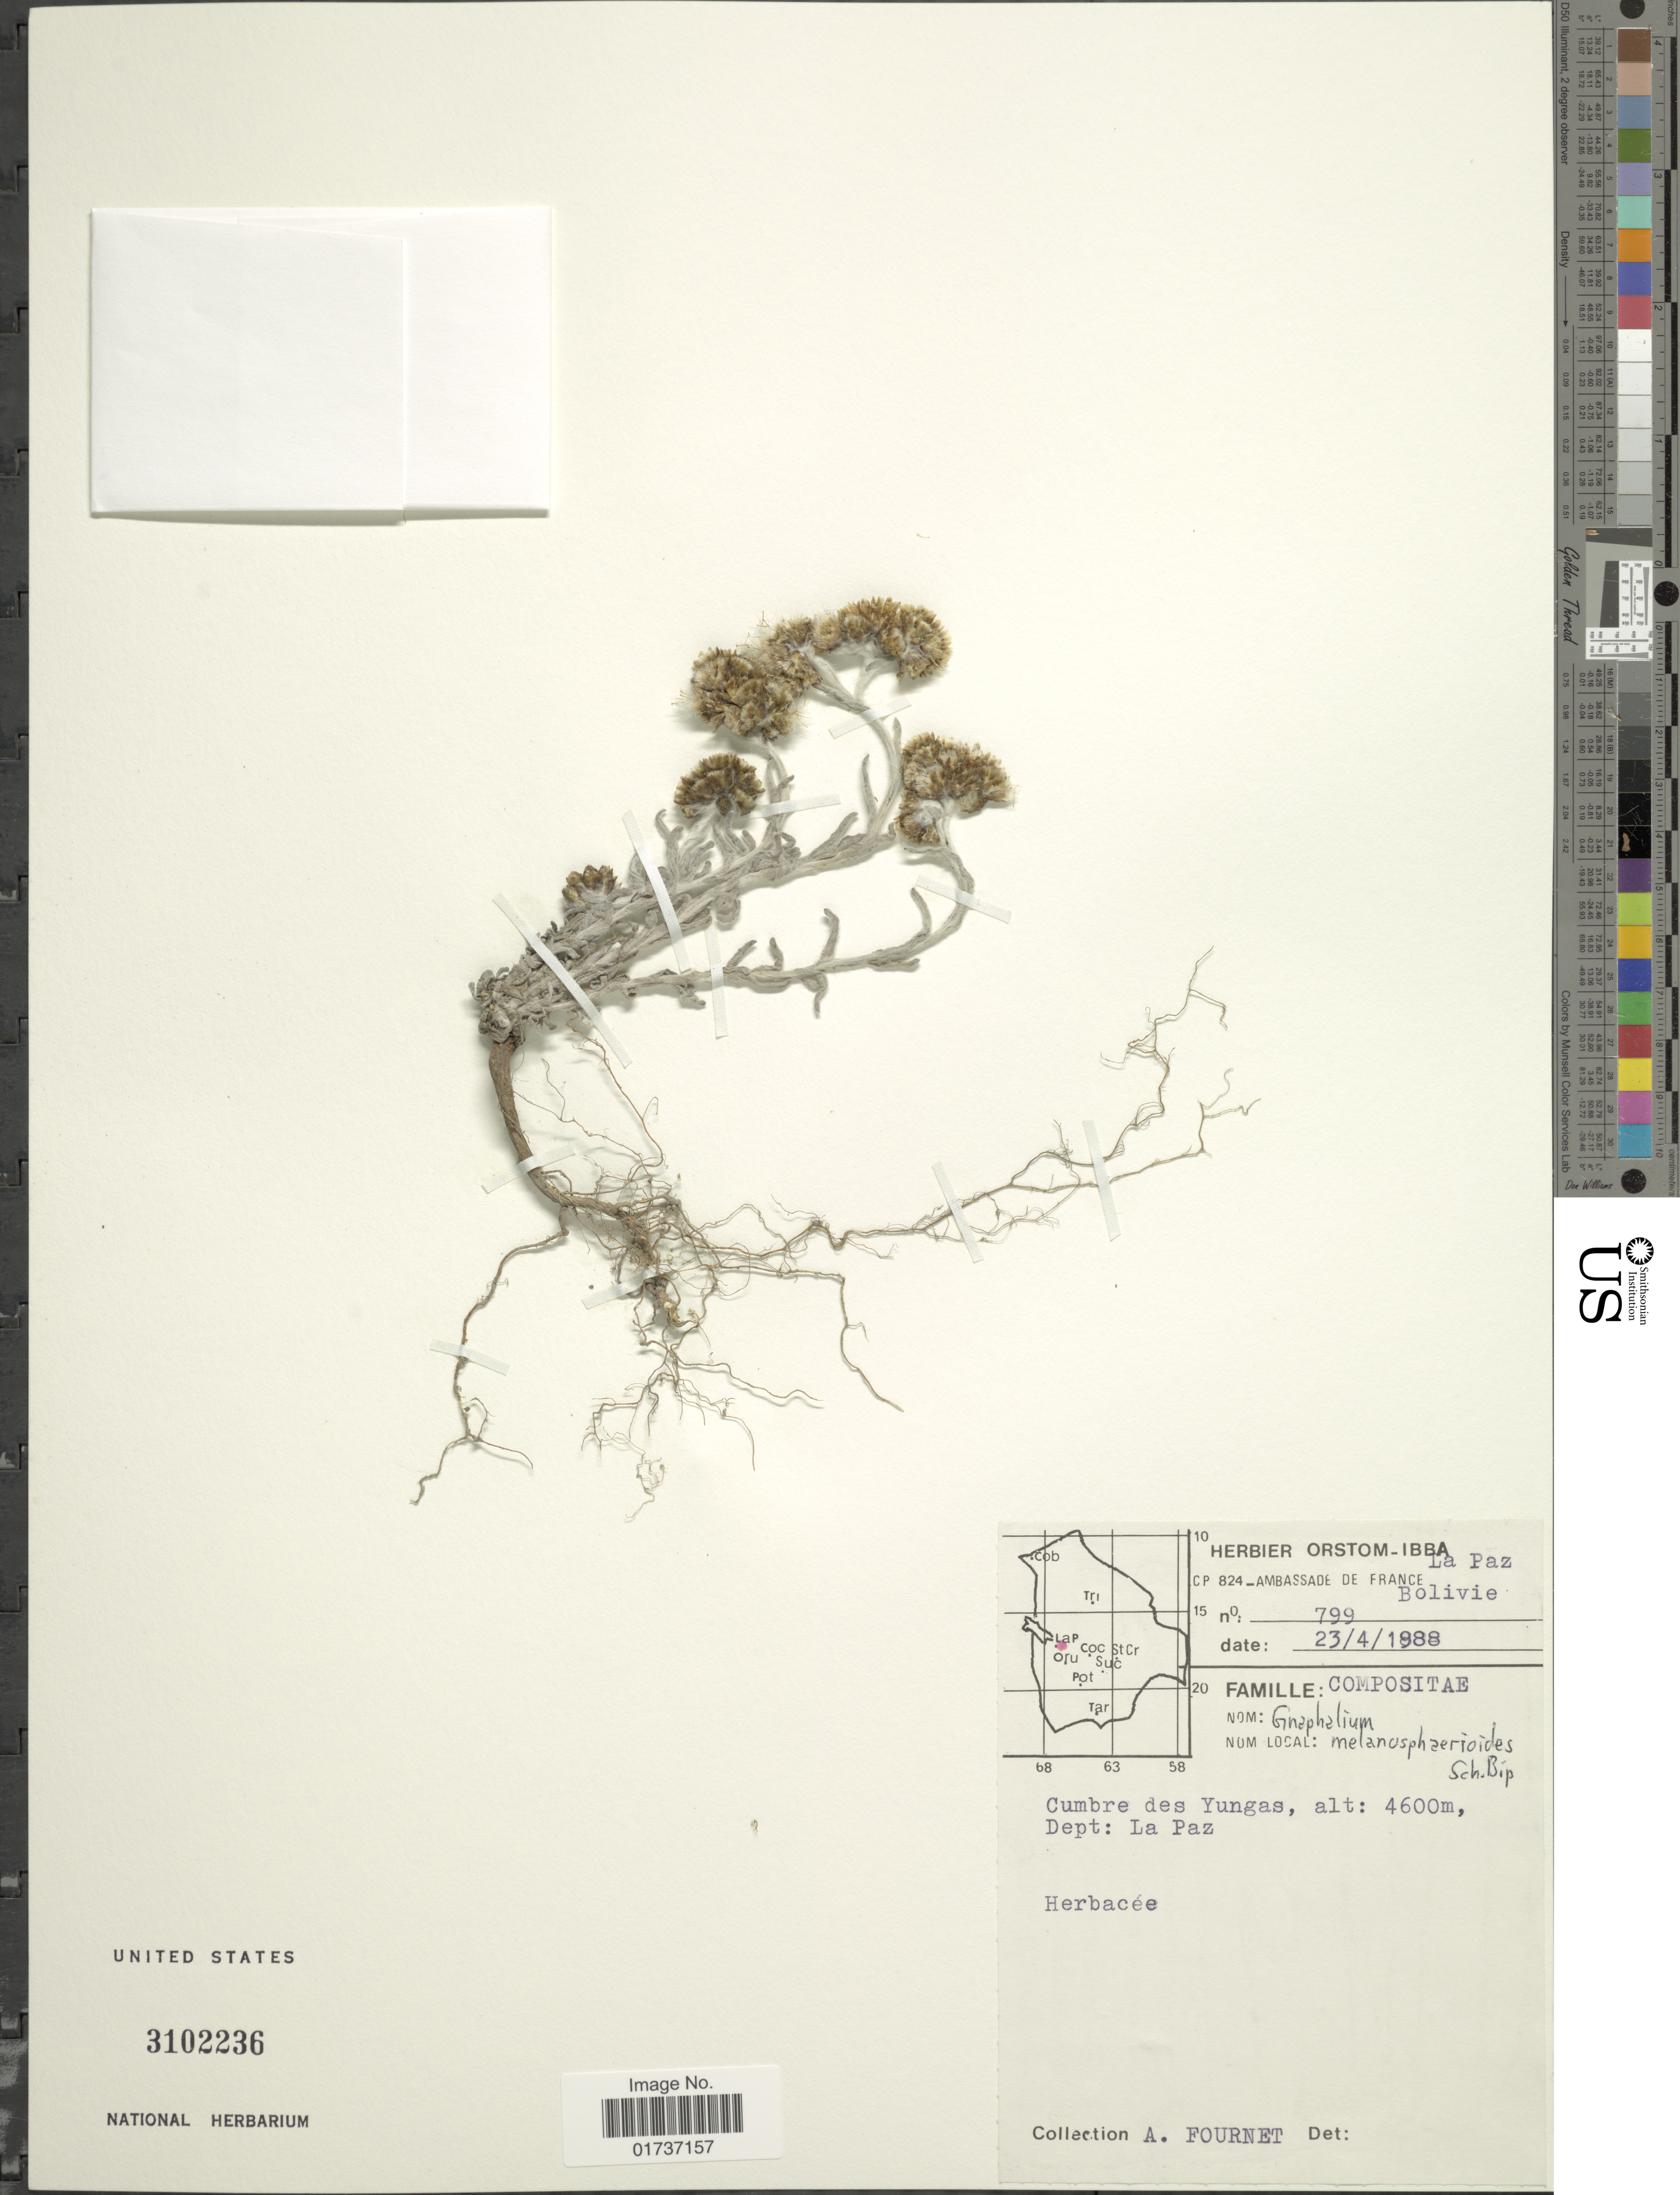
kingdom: Plantae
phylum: Tracheophyta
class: Magnoliopsida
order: Asterales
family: Asteraceae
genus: Gnaphalium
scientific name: Gnaphalium melanosphaeroides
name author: Sch. Bip. & Wedd.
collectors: A. Fournet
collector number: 799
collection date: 1988-04-23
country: Bolivia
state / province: La Paz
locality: Cumbre des Yungas, Dept La Paz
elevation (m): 4600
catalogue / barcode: US 3102236